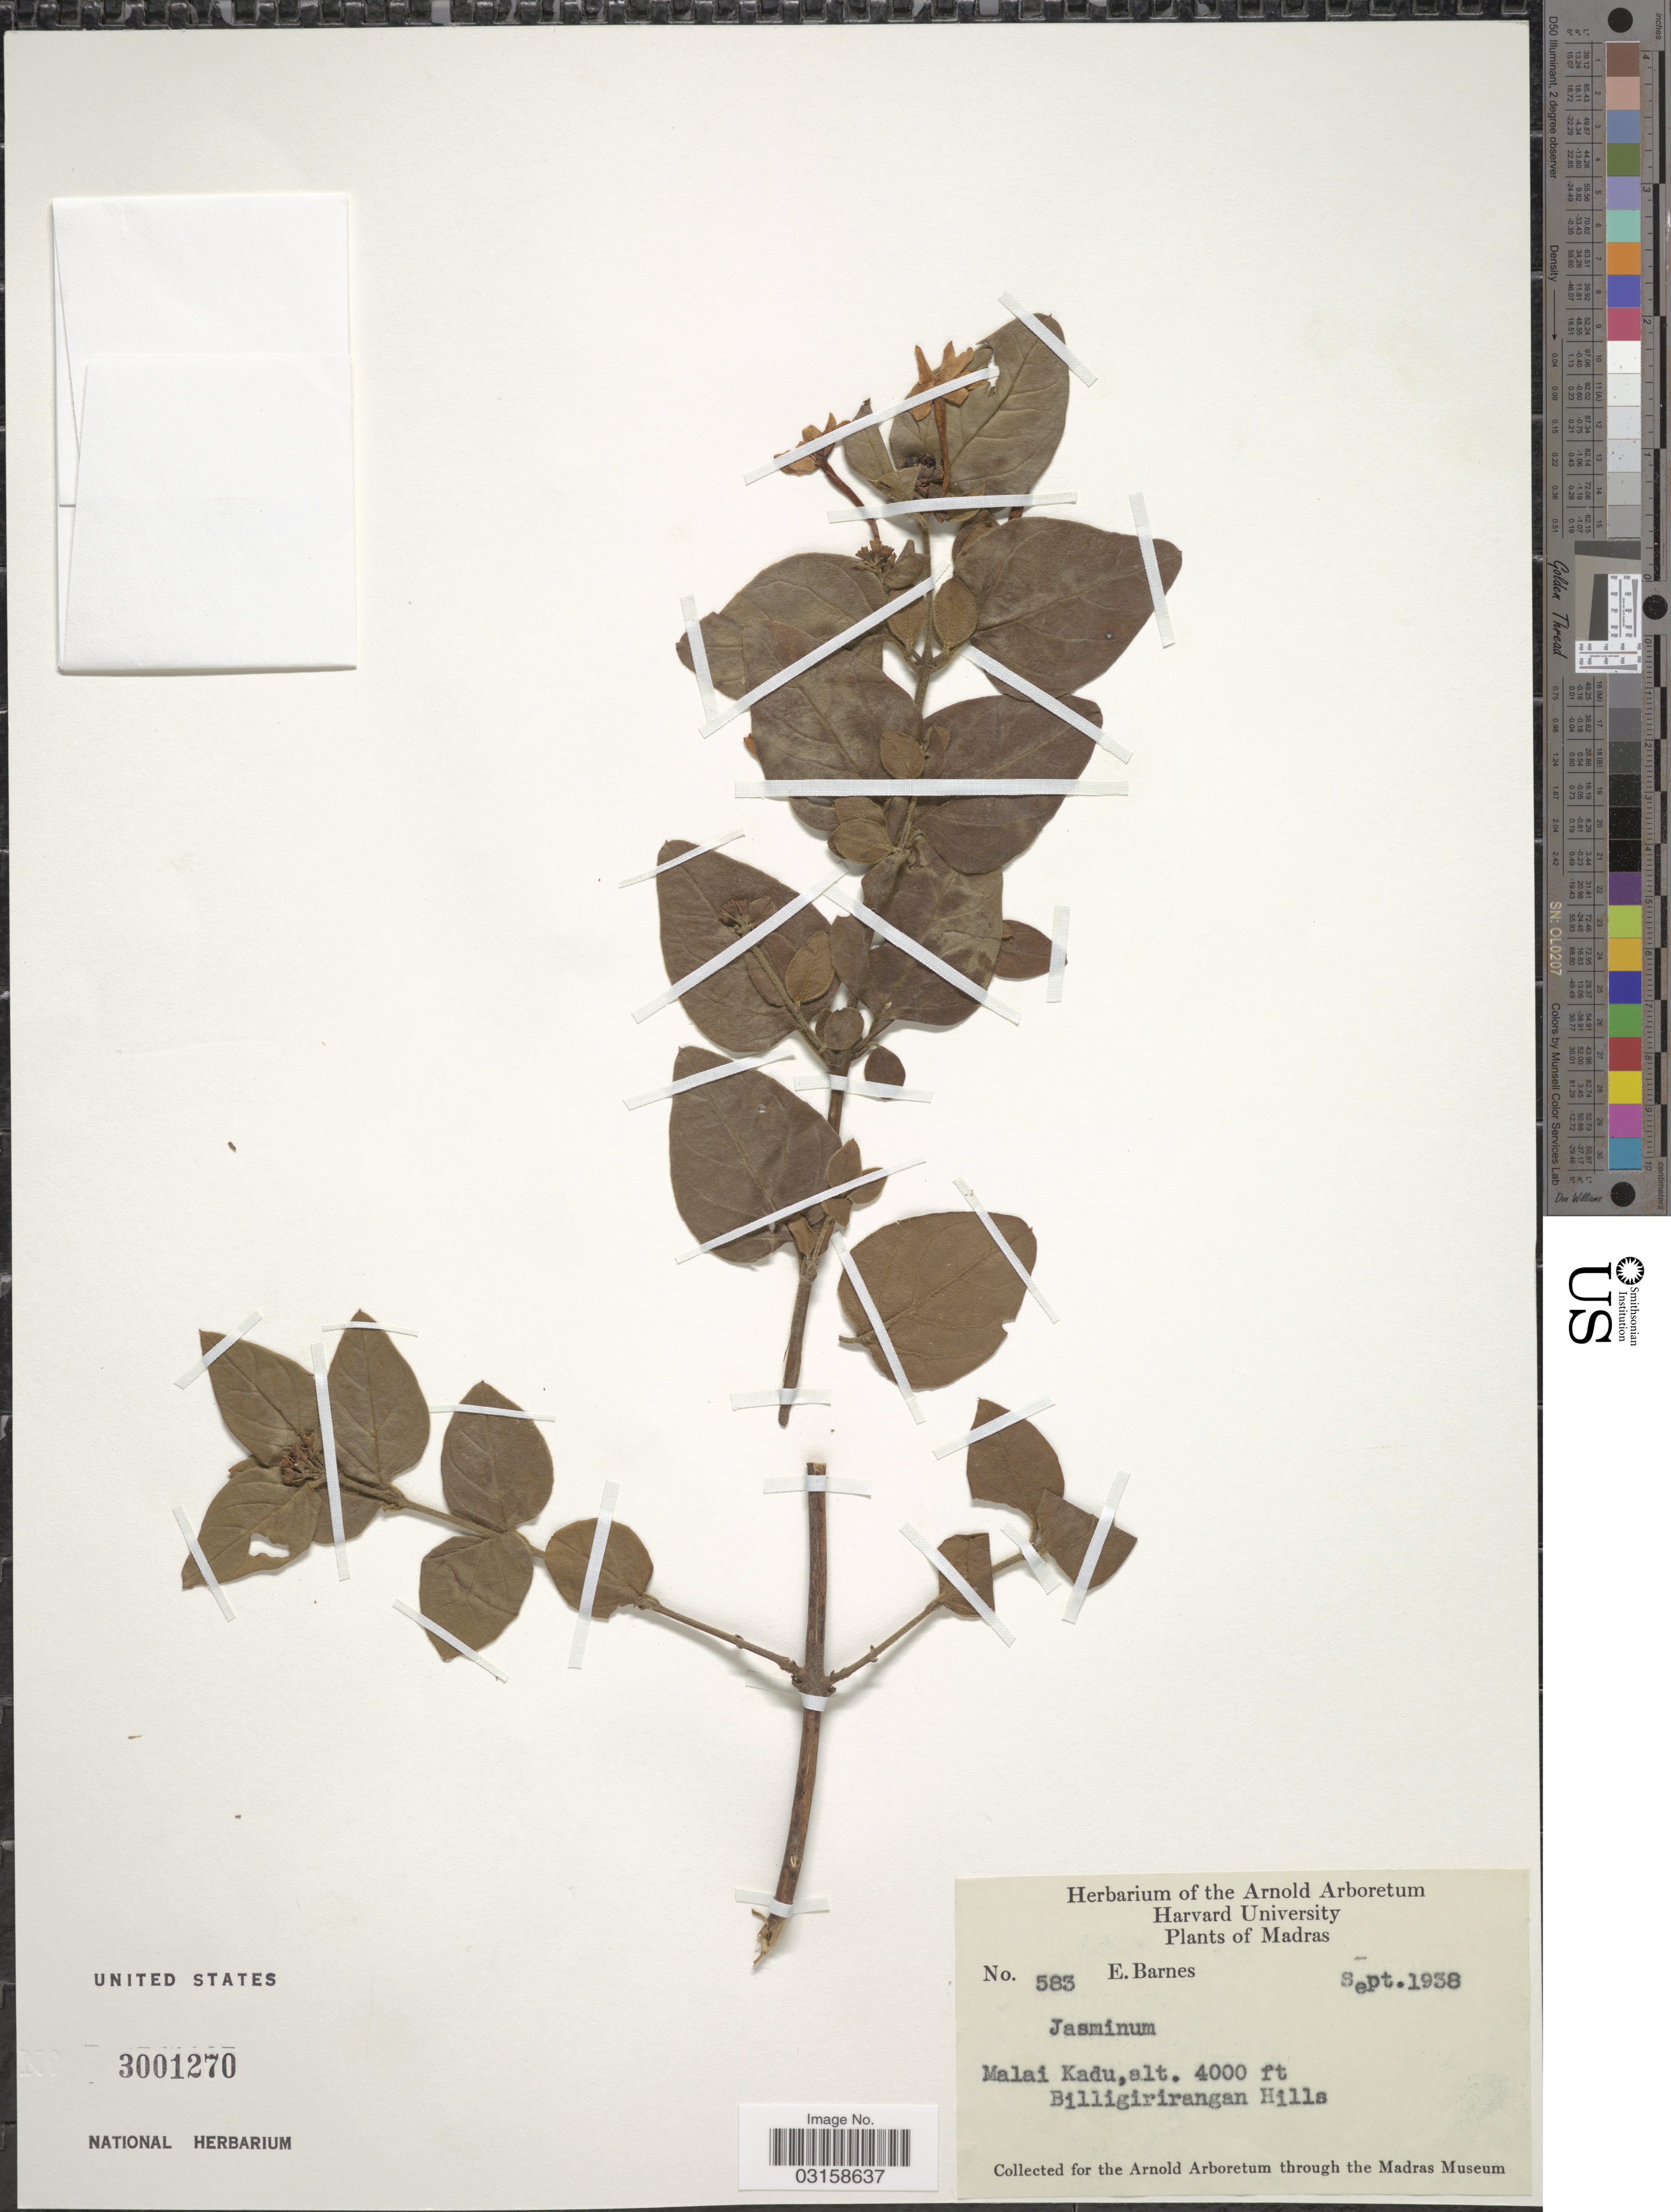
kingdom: Plantae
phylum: Tracheophyta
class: Magnoliopsida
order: Lamiales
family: Oleaceae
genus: Jasminum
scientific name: Jasminum sp.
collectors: E. Barnes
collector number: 583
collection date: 1938-09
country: India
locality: Madras. Malai Kadu, Billigirirangan Hills.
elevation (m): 1219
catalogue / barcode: US 3001270